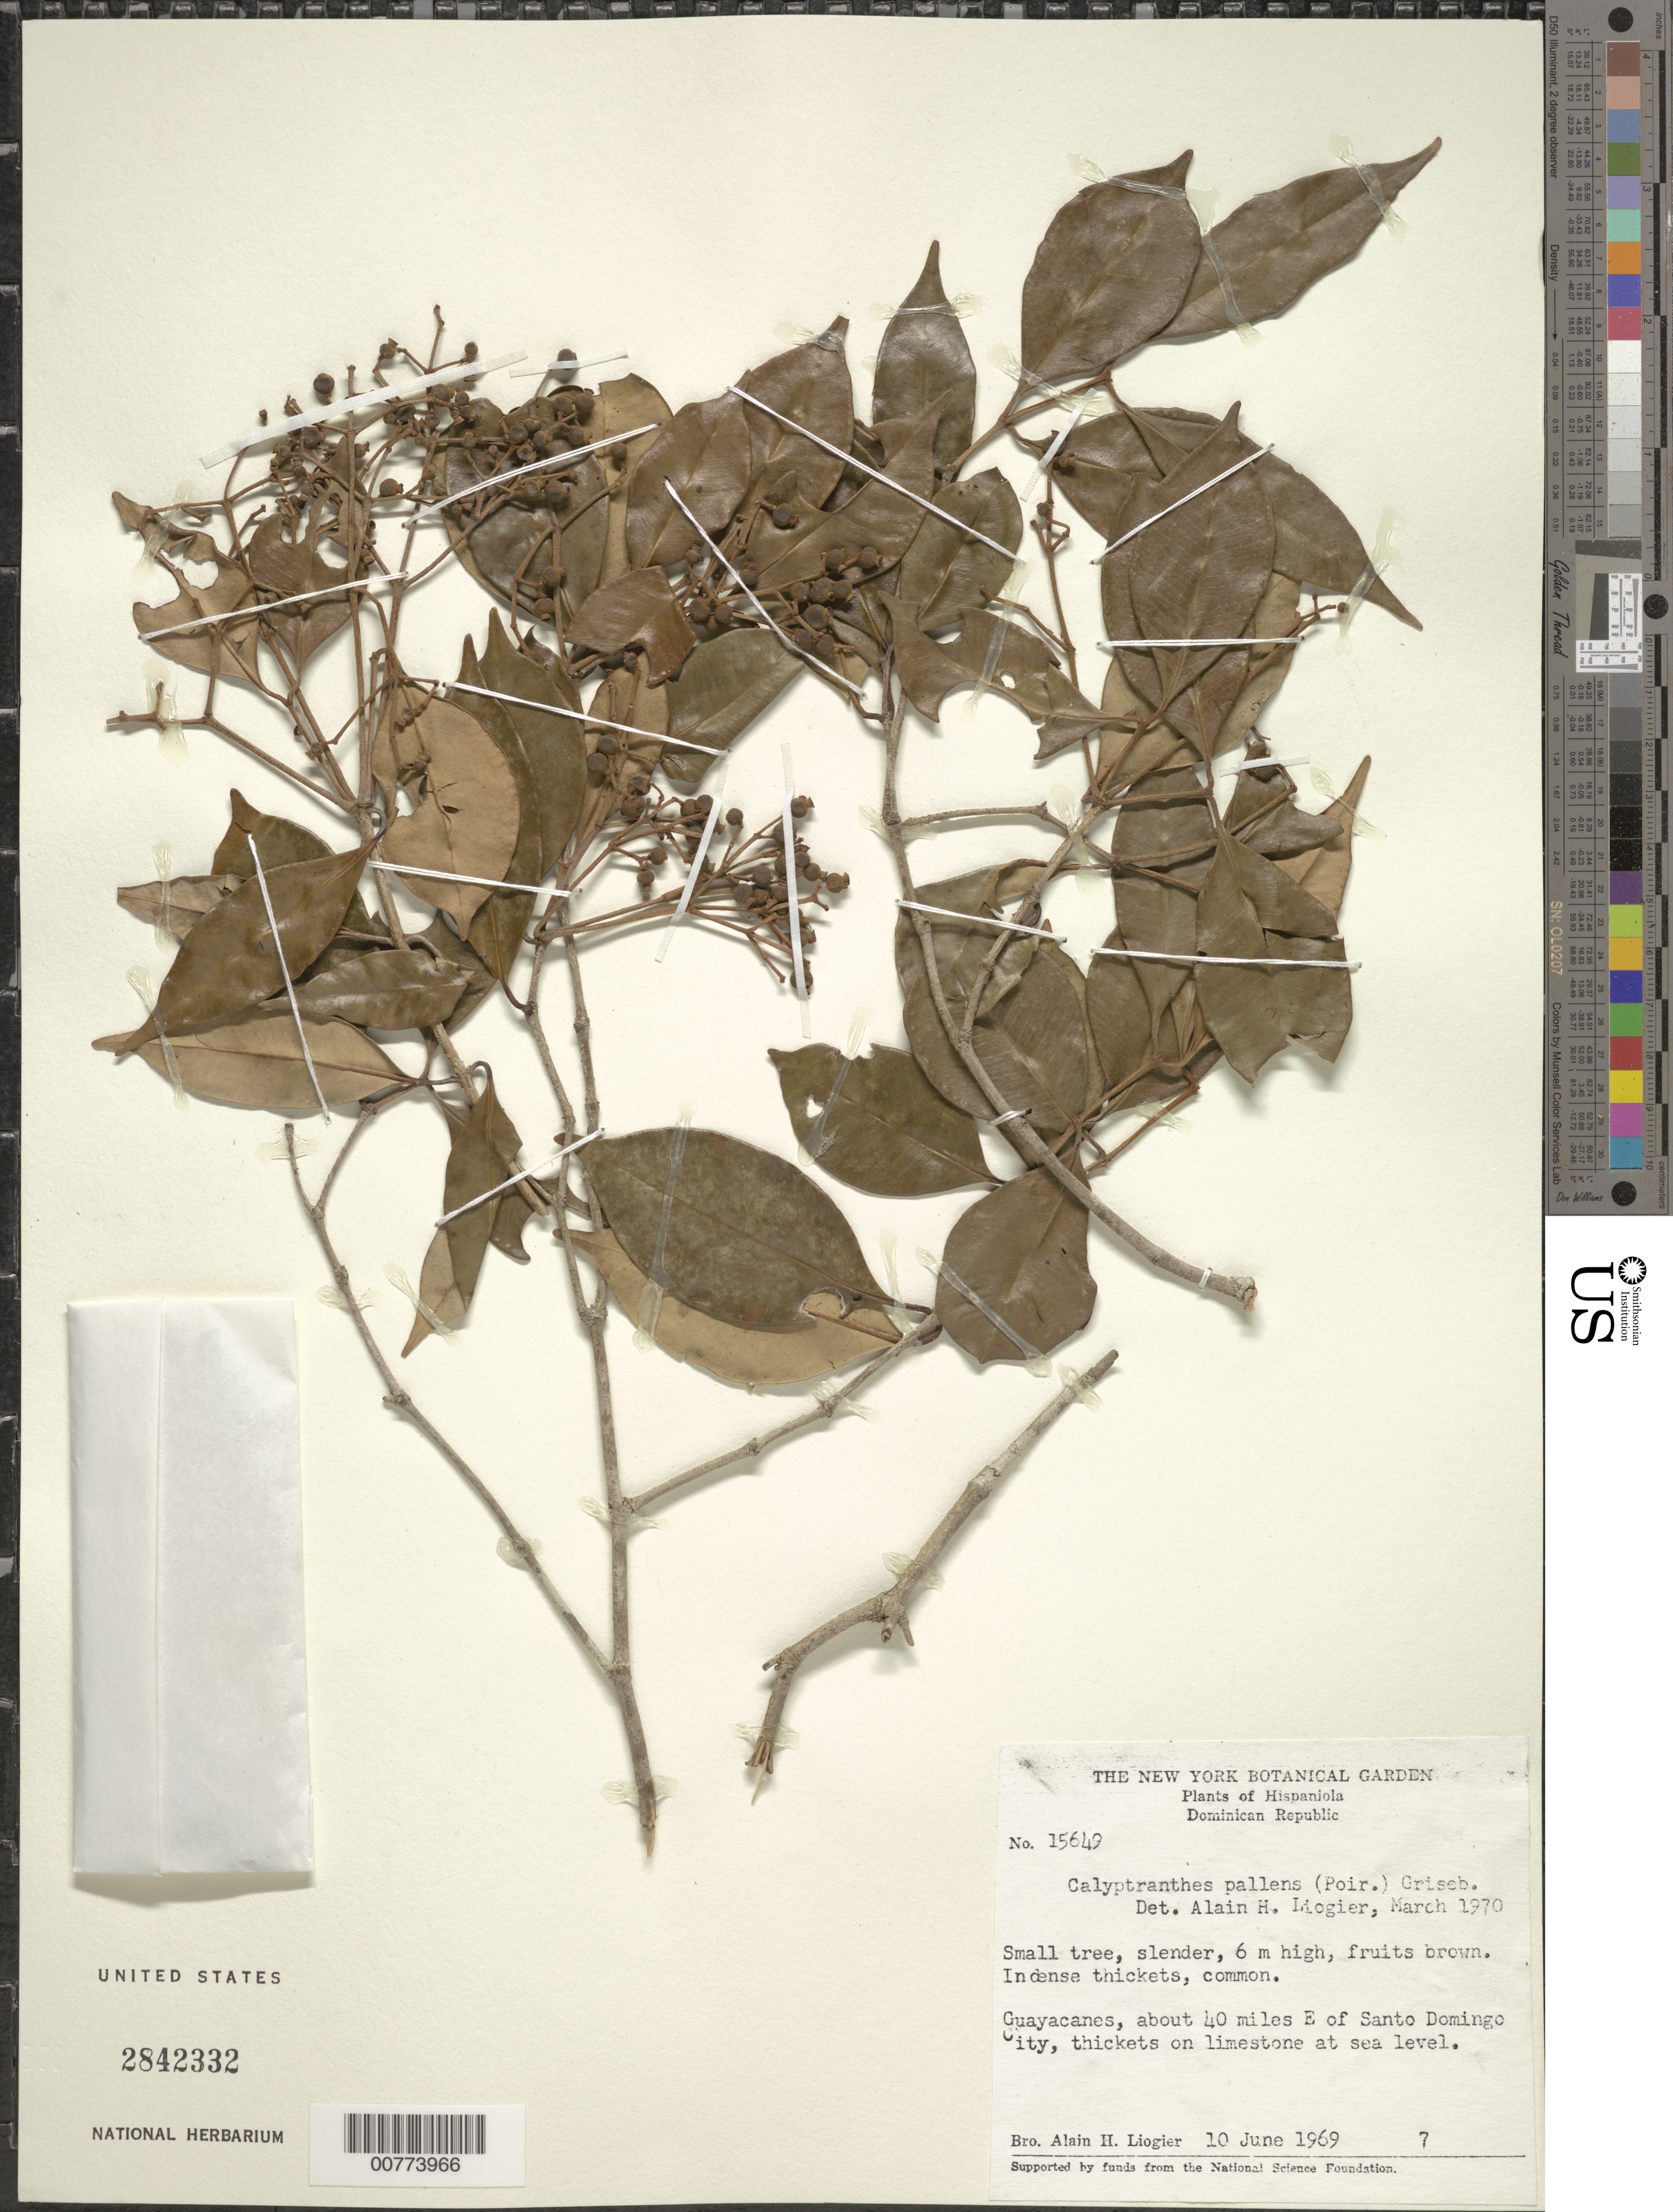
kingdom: Plantae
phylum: Tracheophyta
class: Magnoliopsida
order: Myrtales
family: Myrtaceae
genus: Myrcia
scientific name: Myrcia neopallens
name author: A.R. Lourenço & E. Lucas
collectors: A. H. Liogier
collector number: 15649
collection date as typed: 10 Jun 1969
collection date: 1969-06-10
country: Dominican Republic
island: Hispaniola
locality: About 40 miles E of Santo Domingo City, Guayacanes.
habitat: Thickets on limestone.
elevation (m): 0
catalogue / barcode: US 2842332